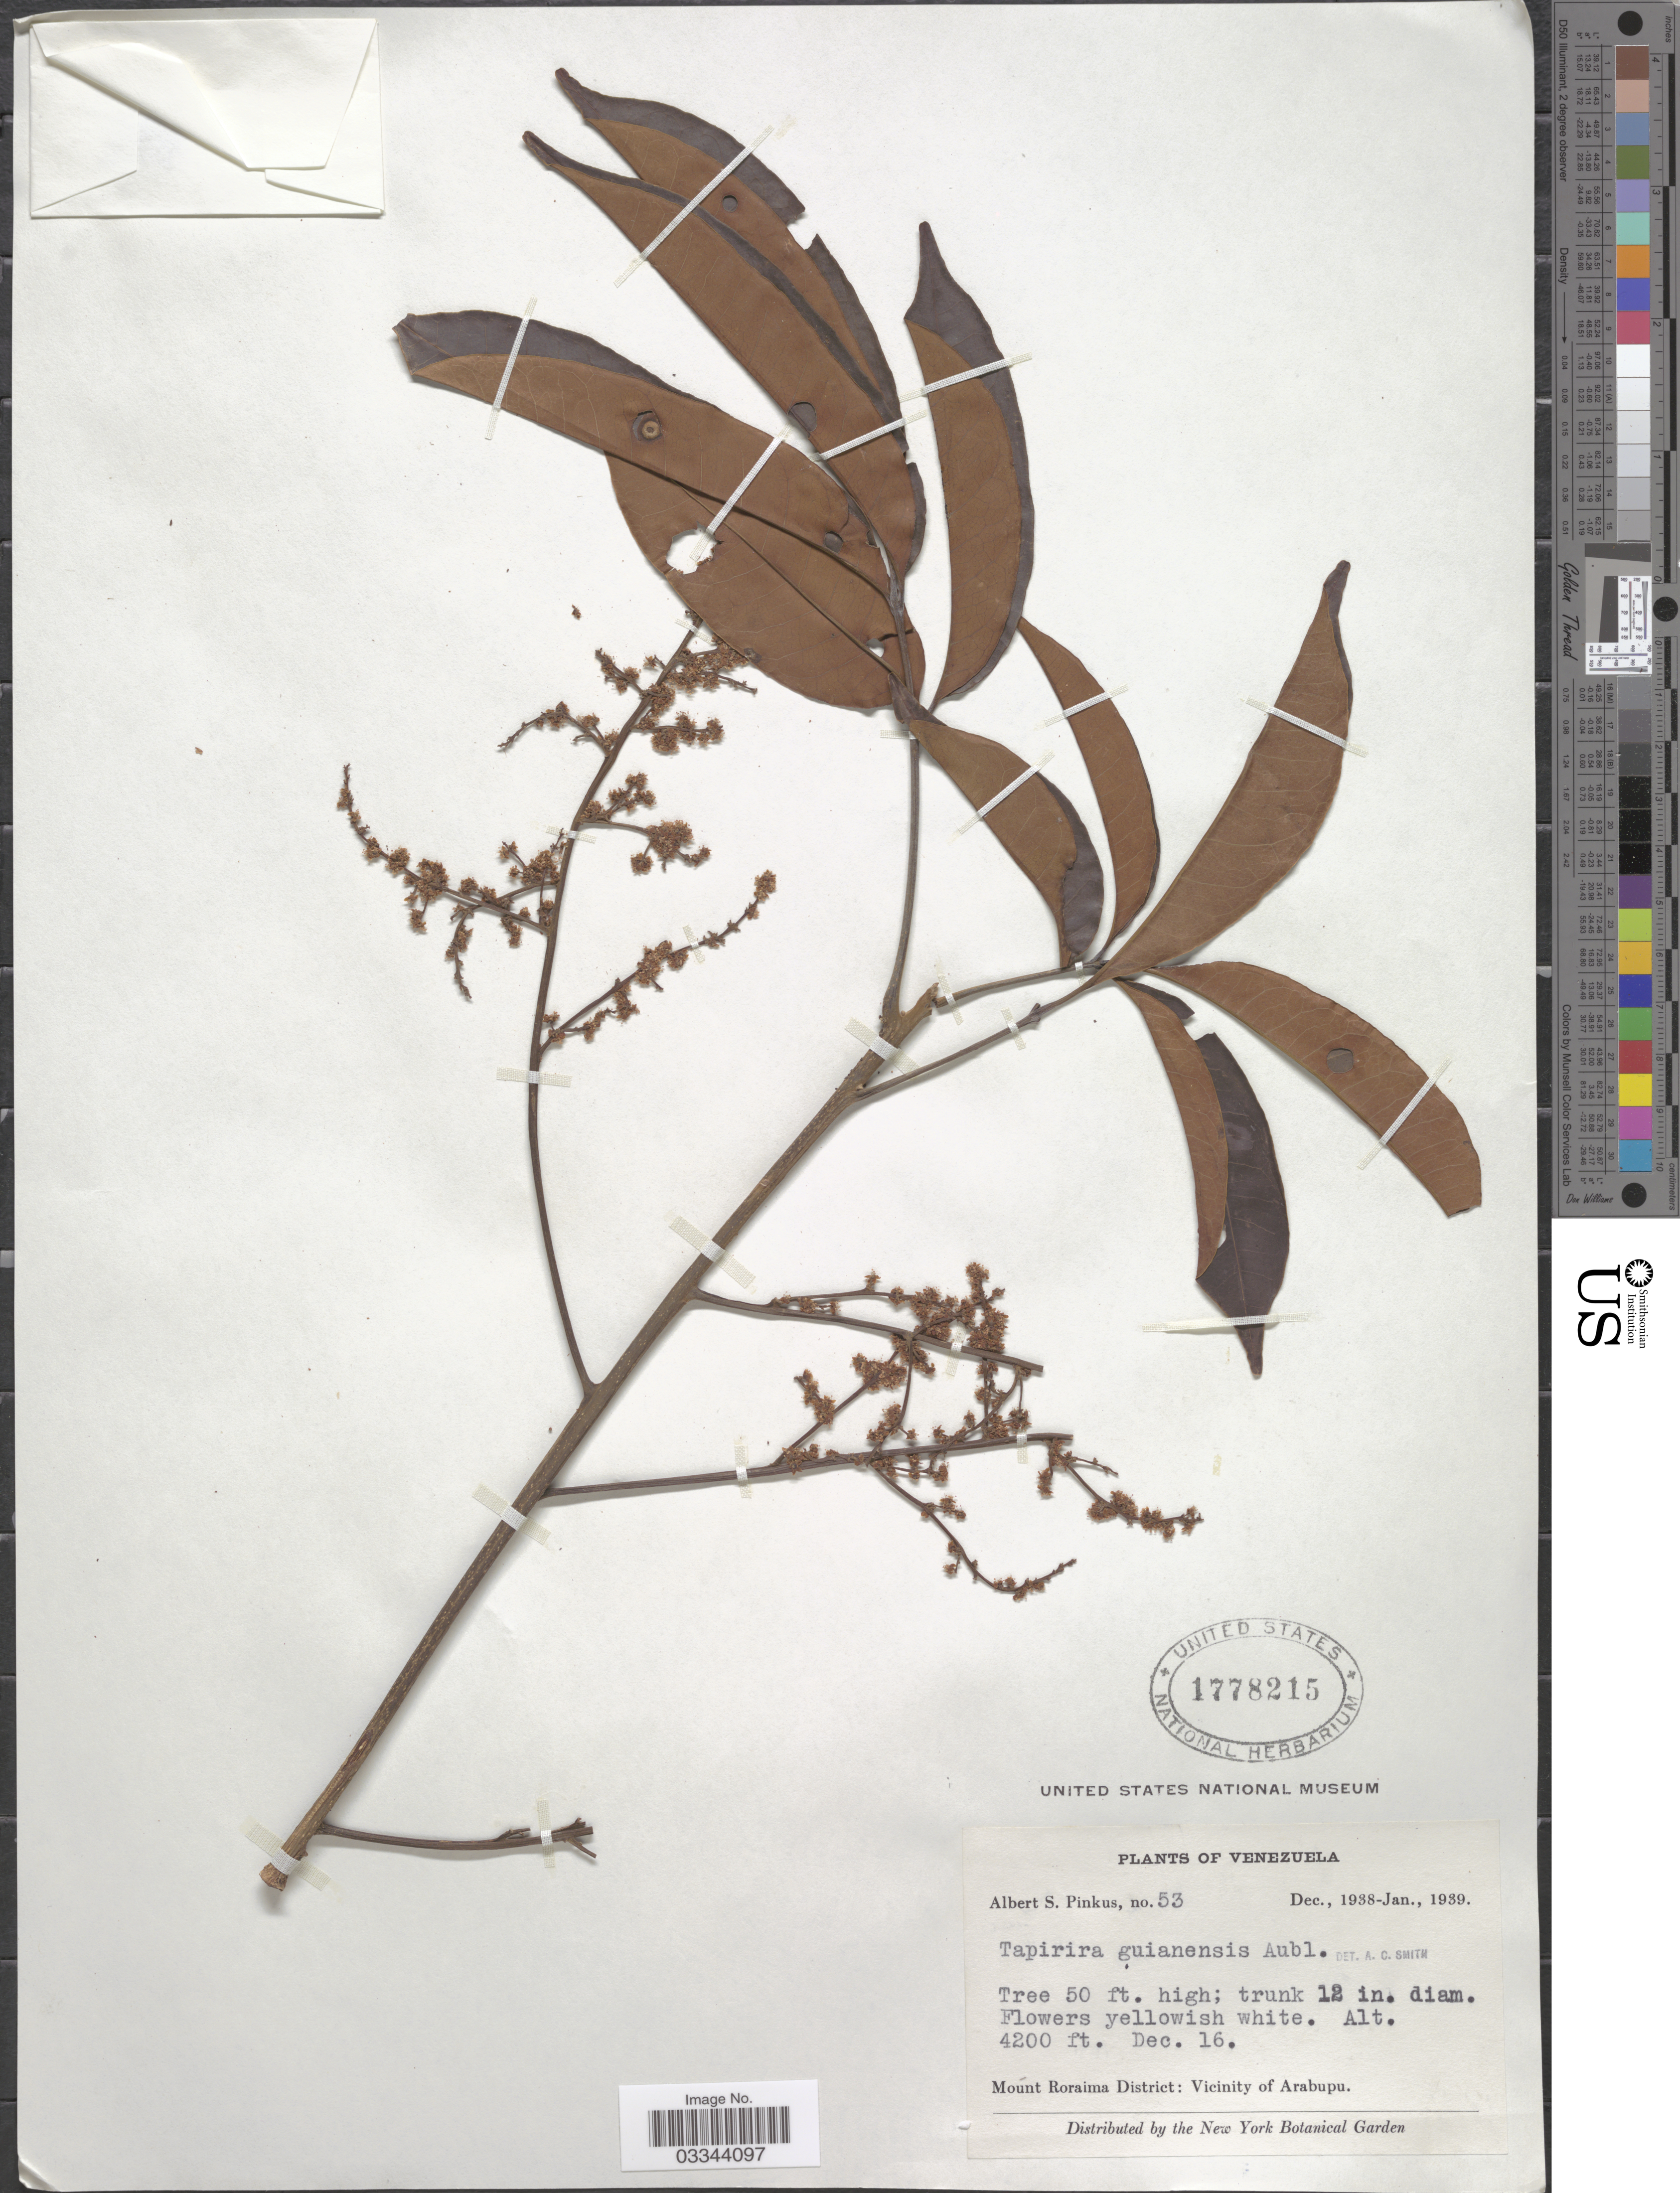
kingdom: Plantae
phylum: Tracheophyta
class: Magnoliopsida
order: Sapindales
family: Anacardiaceae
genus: Tapirira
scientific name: Tapirira guianensis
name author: Aubl.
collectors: A. Pinkus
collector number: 53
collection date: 1938-12-16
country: Venezuela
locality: Mount Roraima District: Vicinity of Arabupu.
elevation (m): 1280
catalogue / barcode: US 1778215